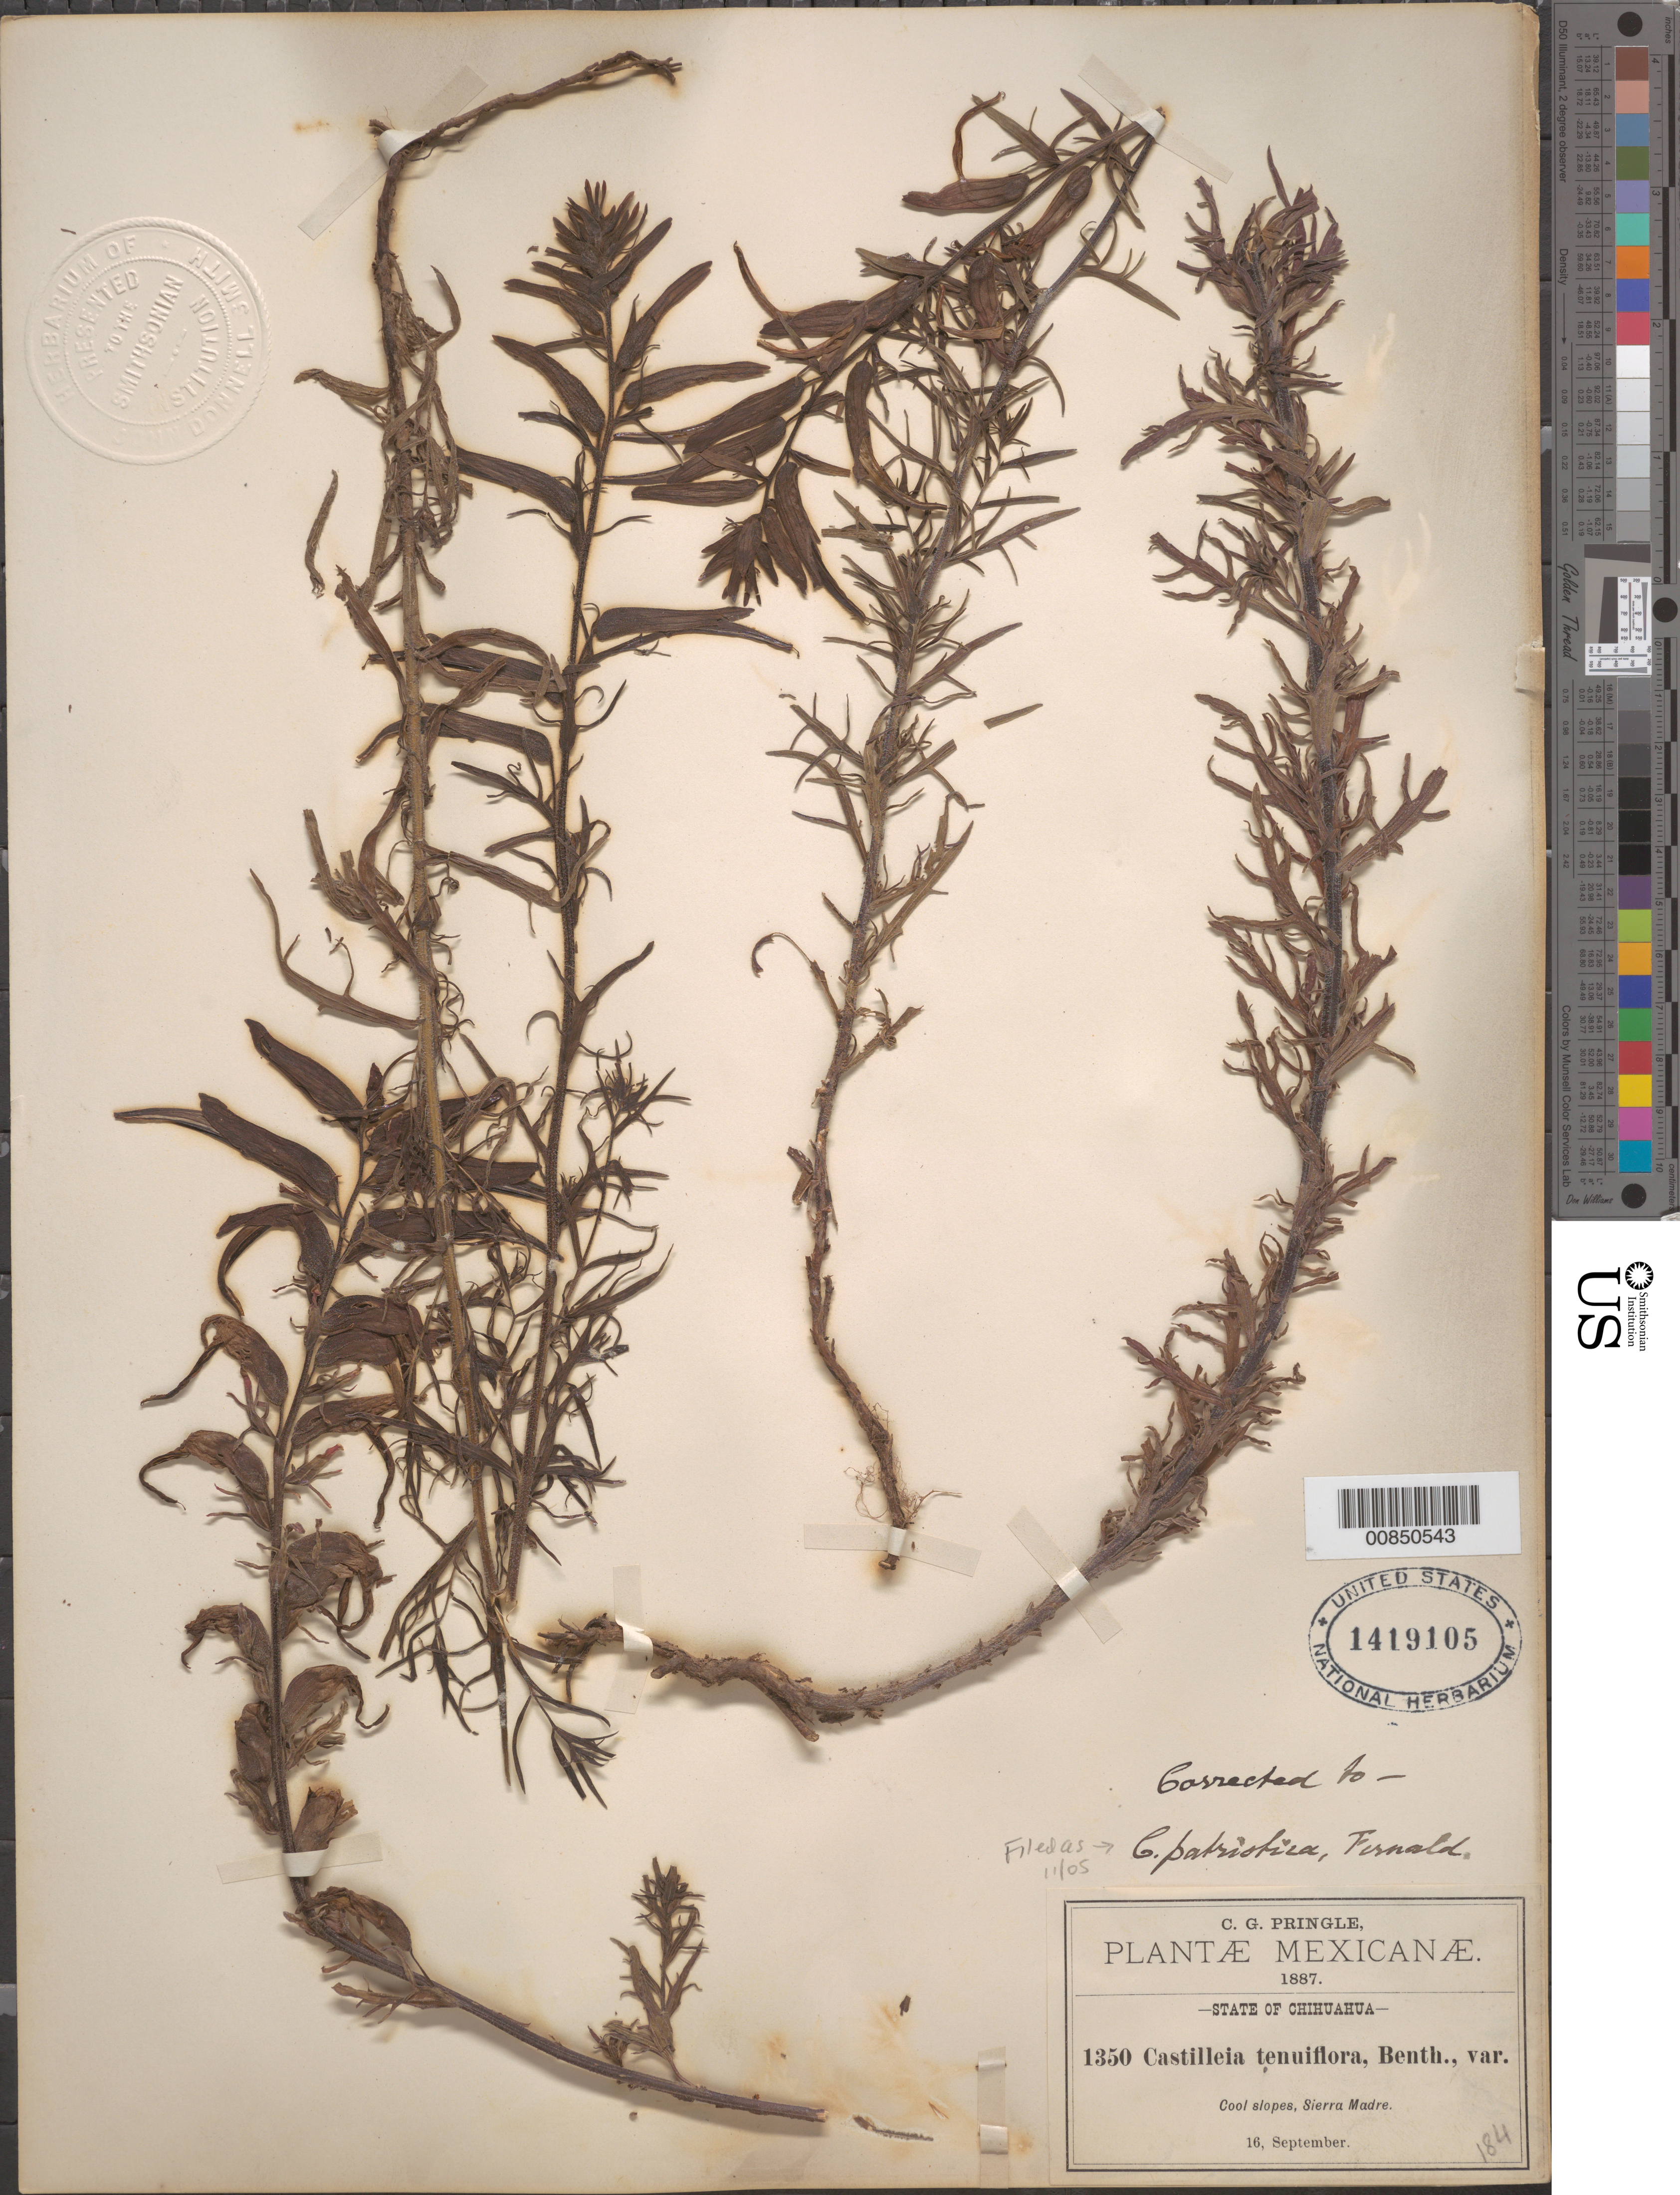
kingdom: Plantae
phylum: Tracheophyta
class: Magnoliopsida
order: Lamiales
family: Orobanchaceae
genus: Castilleja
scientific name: Castilleja patriotica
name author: Fernald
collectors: C. G. Pringle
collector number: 1350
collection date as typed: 16 Sep 1887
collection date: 1887-09-16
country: Mexico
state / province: Chihuahua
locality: Sierra Madre, Chihuahua.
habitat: Cool slopes.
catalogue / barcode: US 1419105